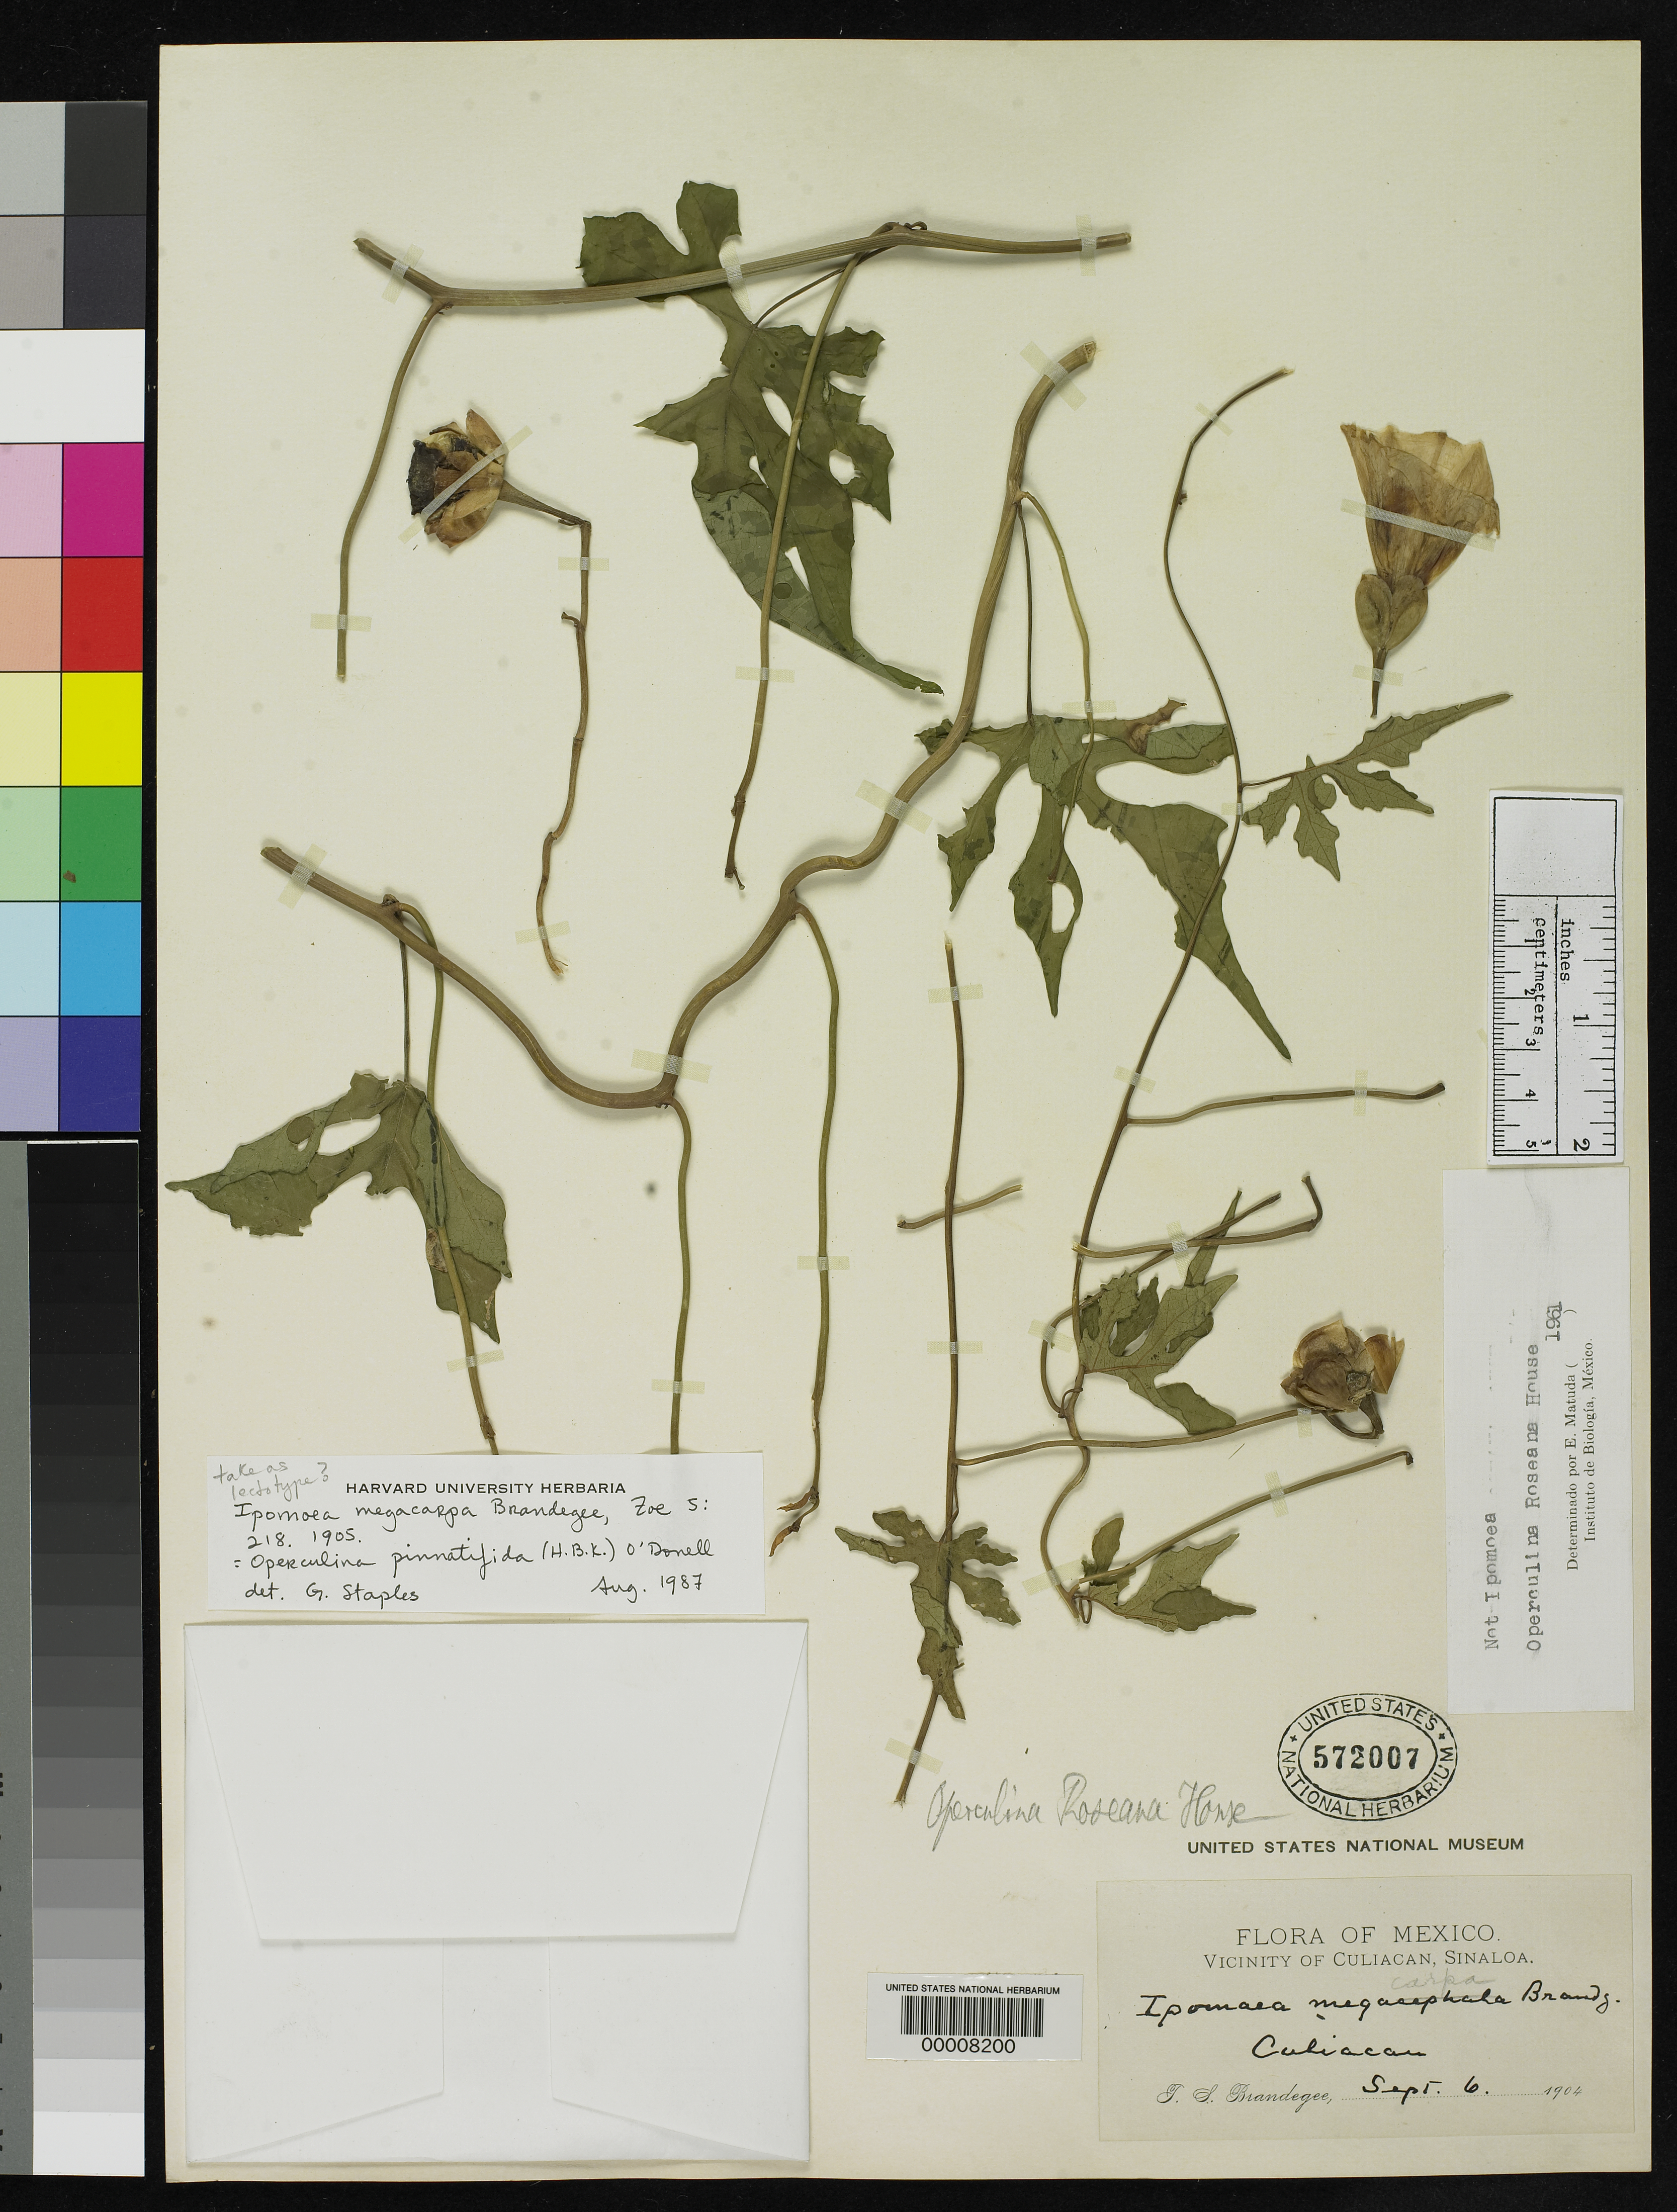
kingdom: Plantae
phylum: Tracheophyta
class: Magnoliopsida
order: Solanales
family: Convolvulaceae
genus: Ipomoea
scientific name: Ipomoea megacarpa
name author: Brandegee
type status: Type Collection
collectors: T. S. Brandegee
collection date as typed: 06 Sep 1904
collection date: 1904-09-06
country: Mexico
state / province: Sinaloa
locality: Near Culiacan.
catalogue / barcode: US 572007